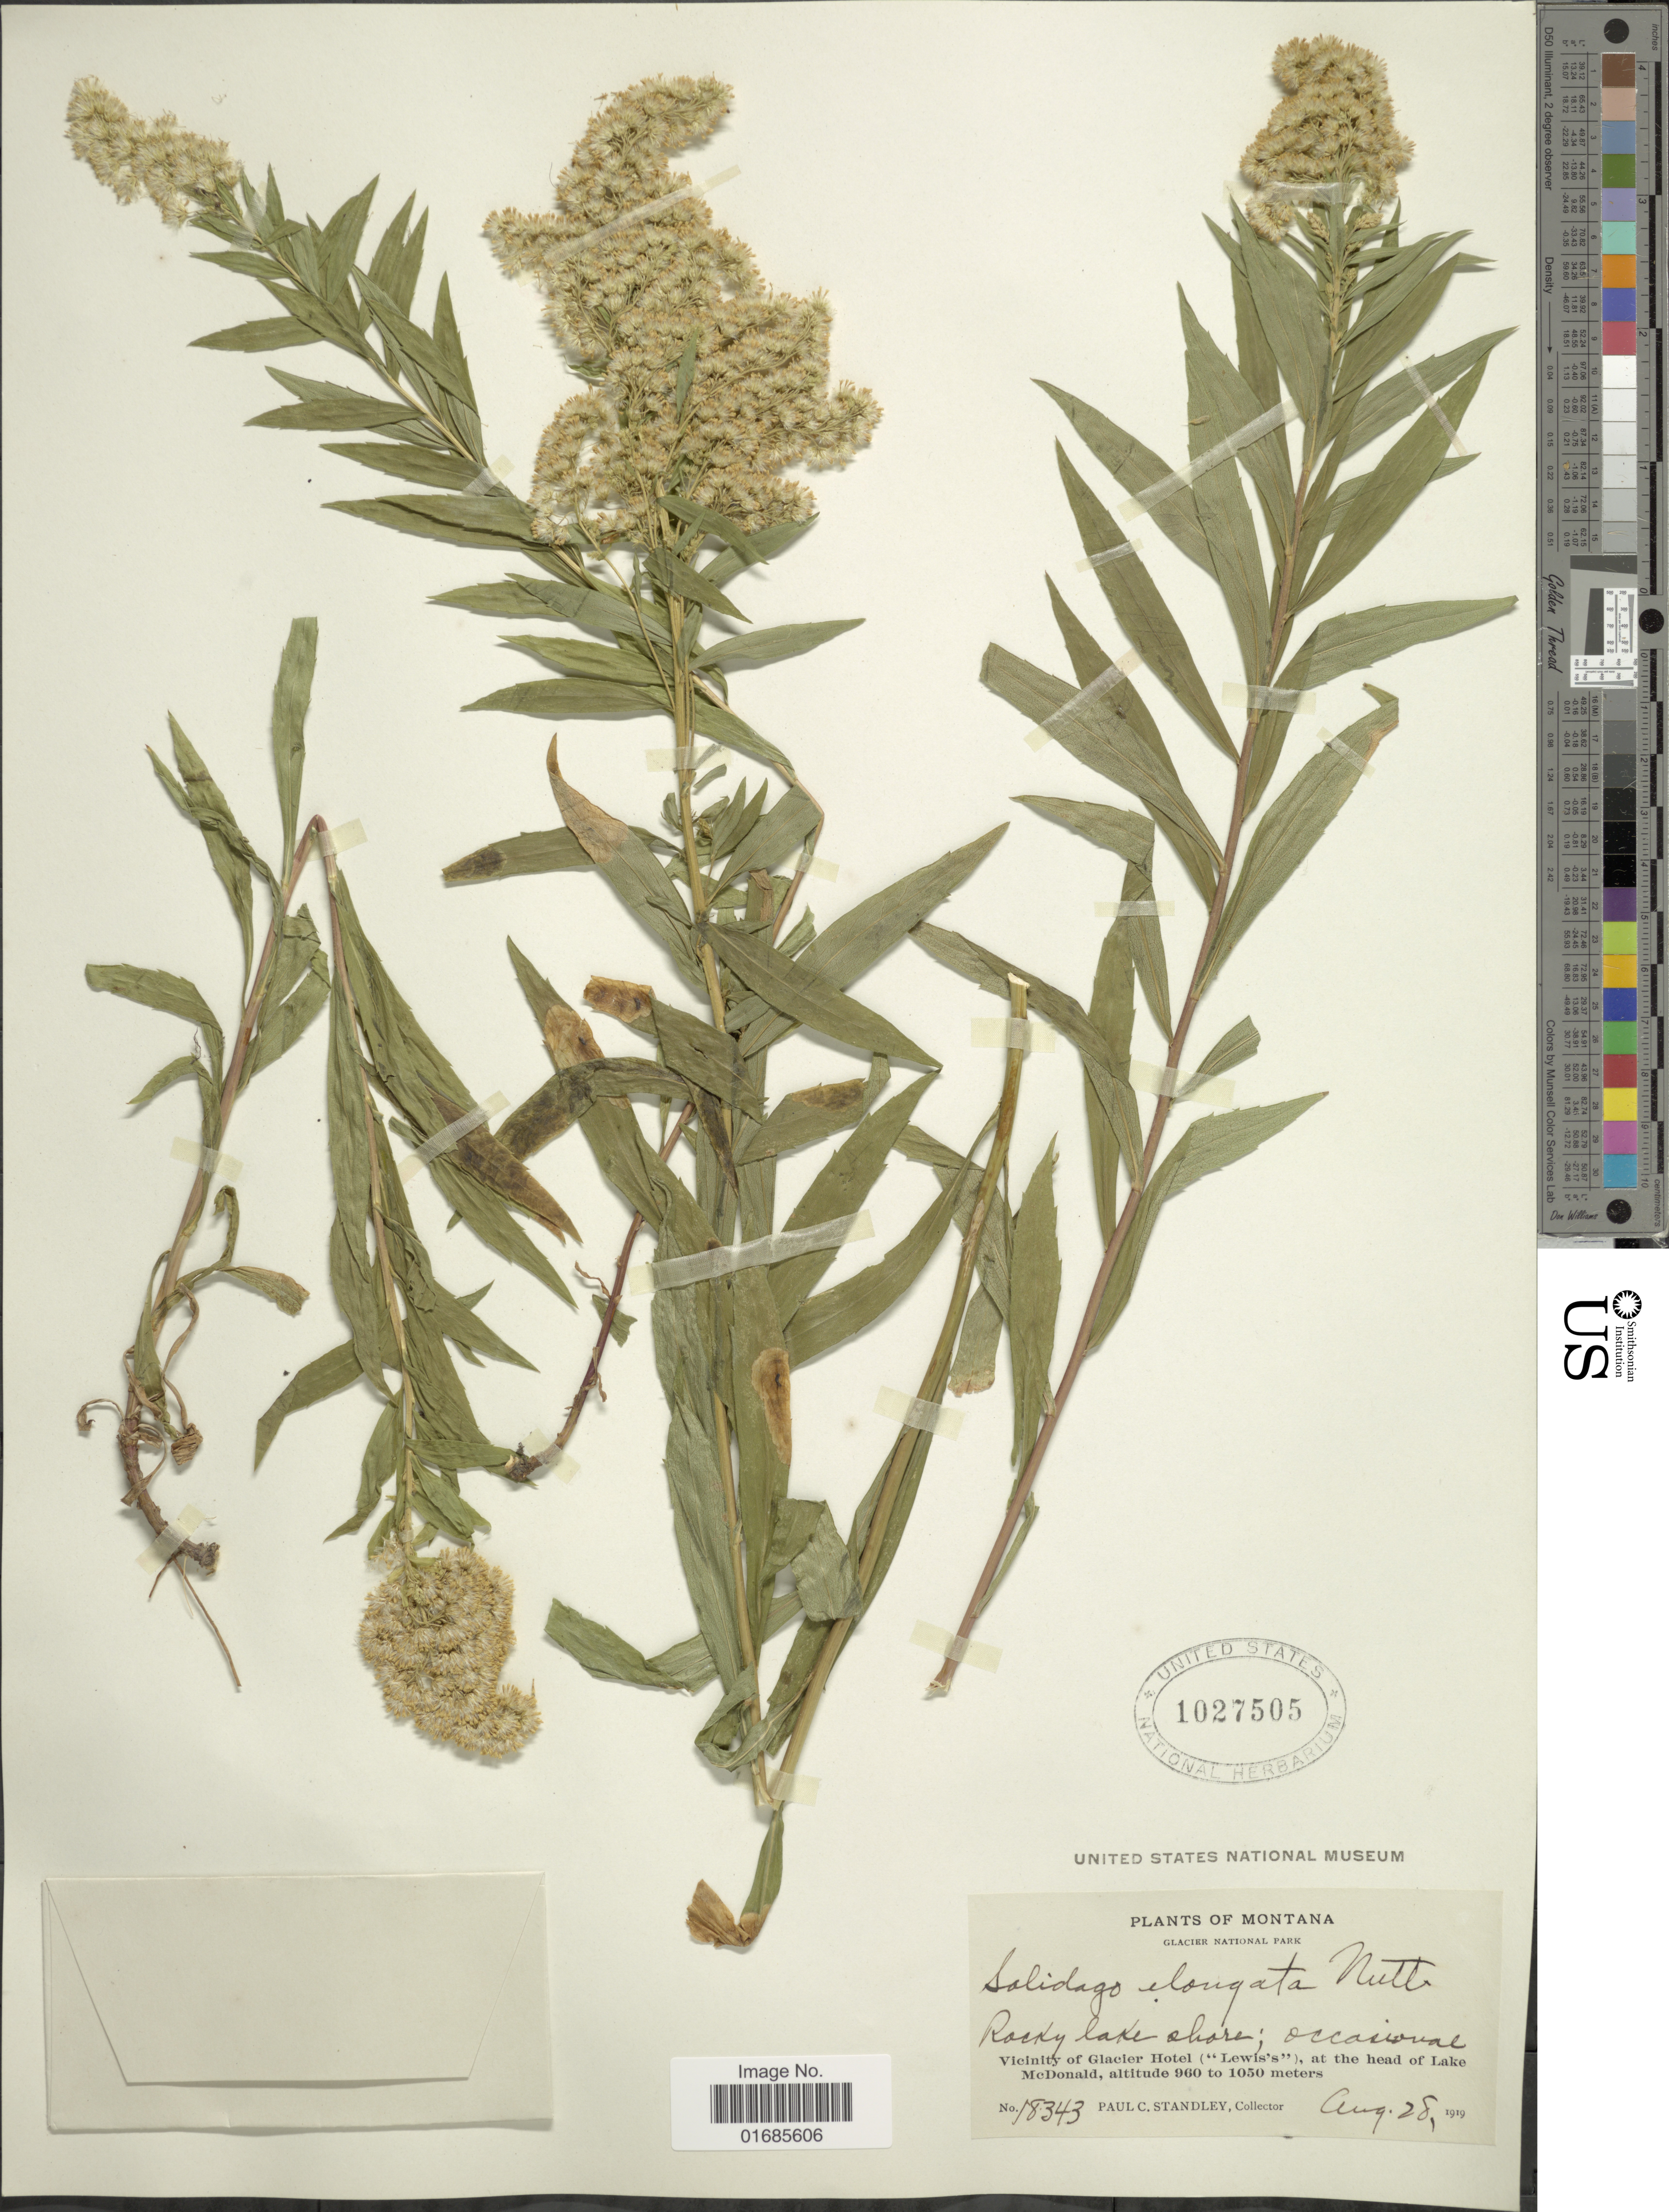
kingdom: Plantae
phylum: Tracheophyta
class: Magnoliopsida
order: Asterales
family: Asteraceae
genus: Solidago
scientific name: Solidago canadensis var. salebrosa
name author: (Piper) M.E. Jones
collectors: P. C. Standley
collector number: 18343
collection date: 1919-08-28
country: United States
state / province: Montana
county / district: Flathead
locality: Glacier National Park, Vicinity of Glacier Hotel (Lewis's), at the head of Lake McDonald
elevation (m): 960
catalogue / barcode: US 1027505